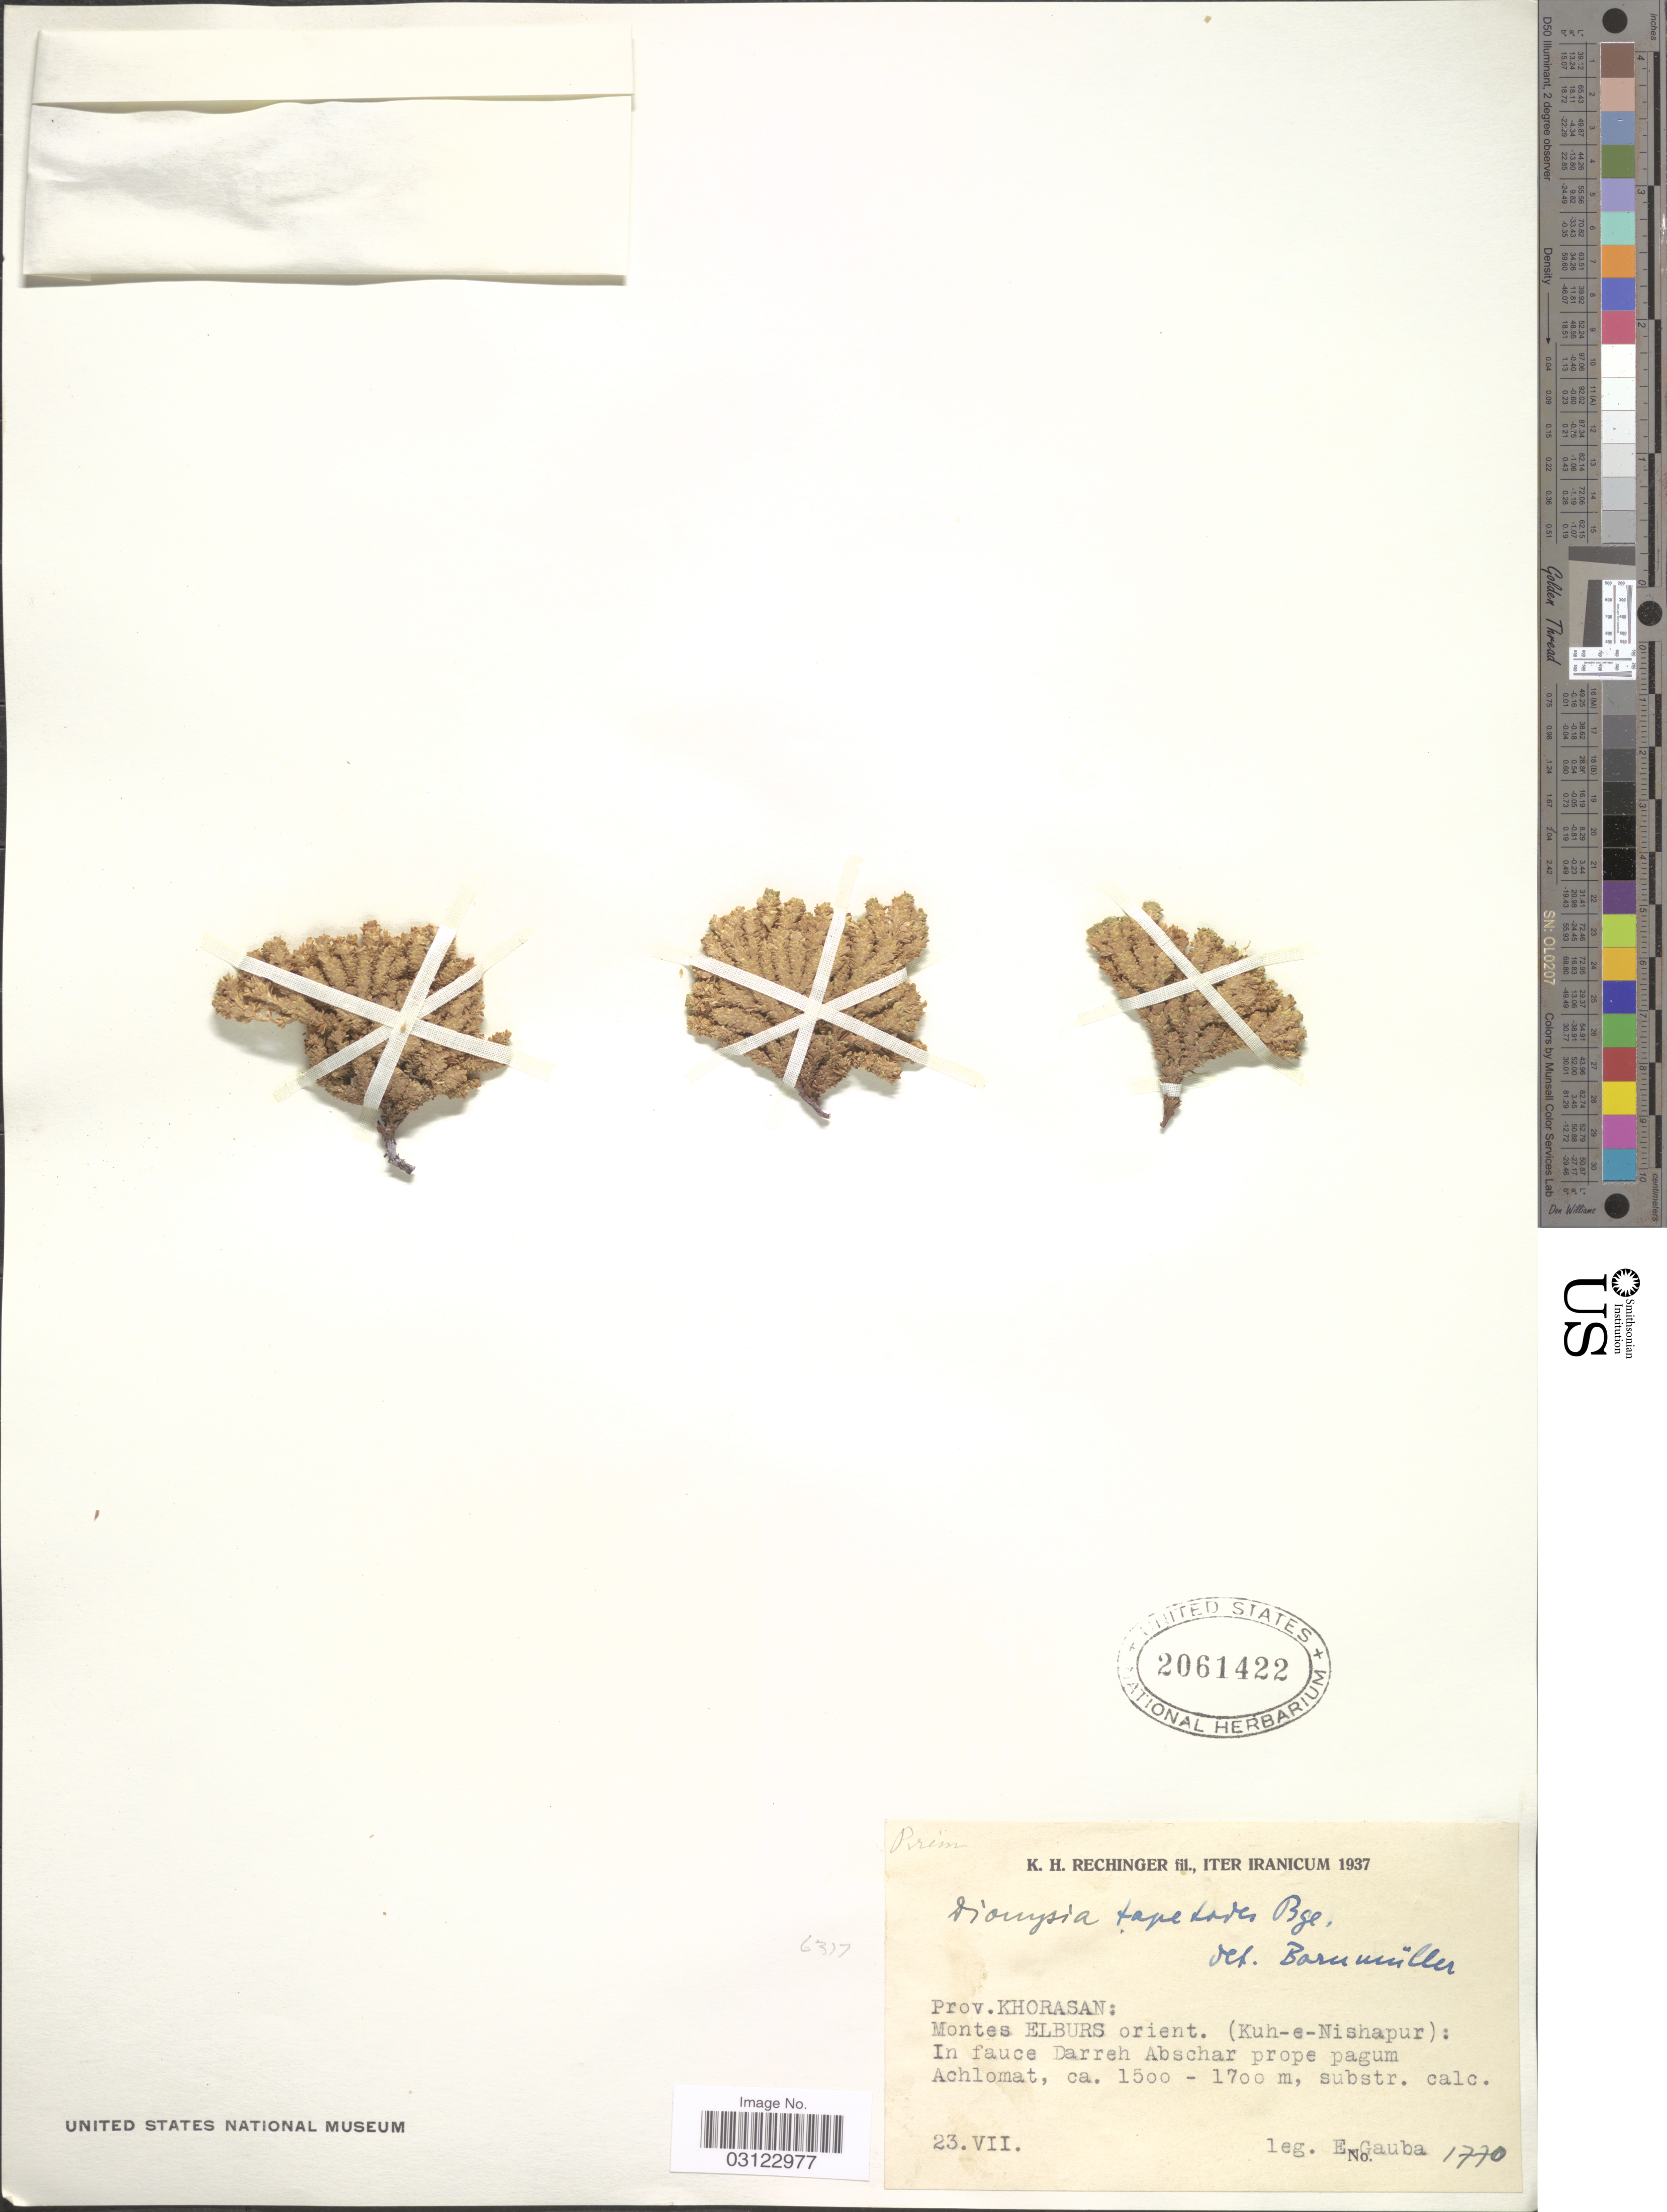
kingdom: Plantae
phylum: Tracheophyta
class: Magnoliopsida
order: Ericales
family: Primulaceae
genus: Dionysia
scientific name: Dionysia tapetodes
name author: Bunge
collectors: E. Gauba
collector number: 1770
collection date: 1937-07-23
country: Iran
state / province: Khorasan [obsolete]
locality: Prov. Khorasan. Montes Elburs orient. (Kuh-e-Nishapur): In fauce Darreh Abschar prope pagum Achlomat.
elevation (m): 1500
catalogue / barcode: US 2061422